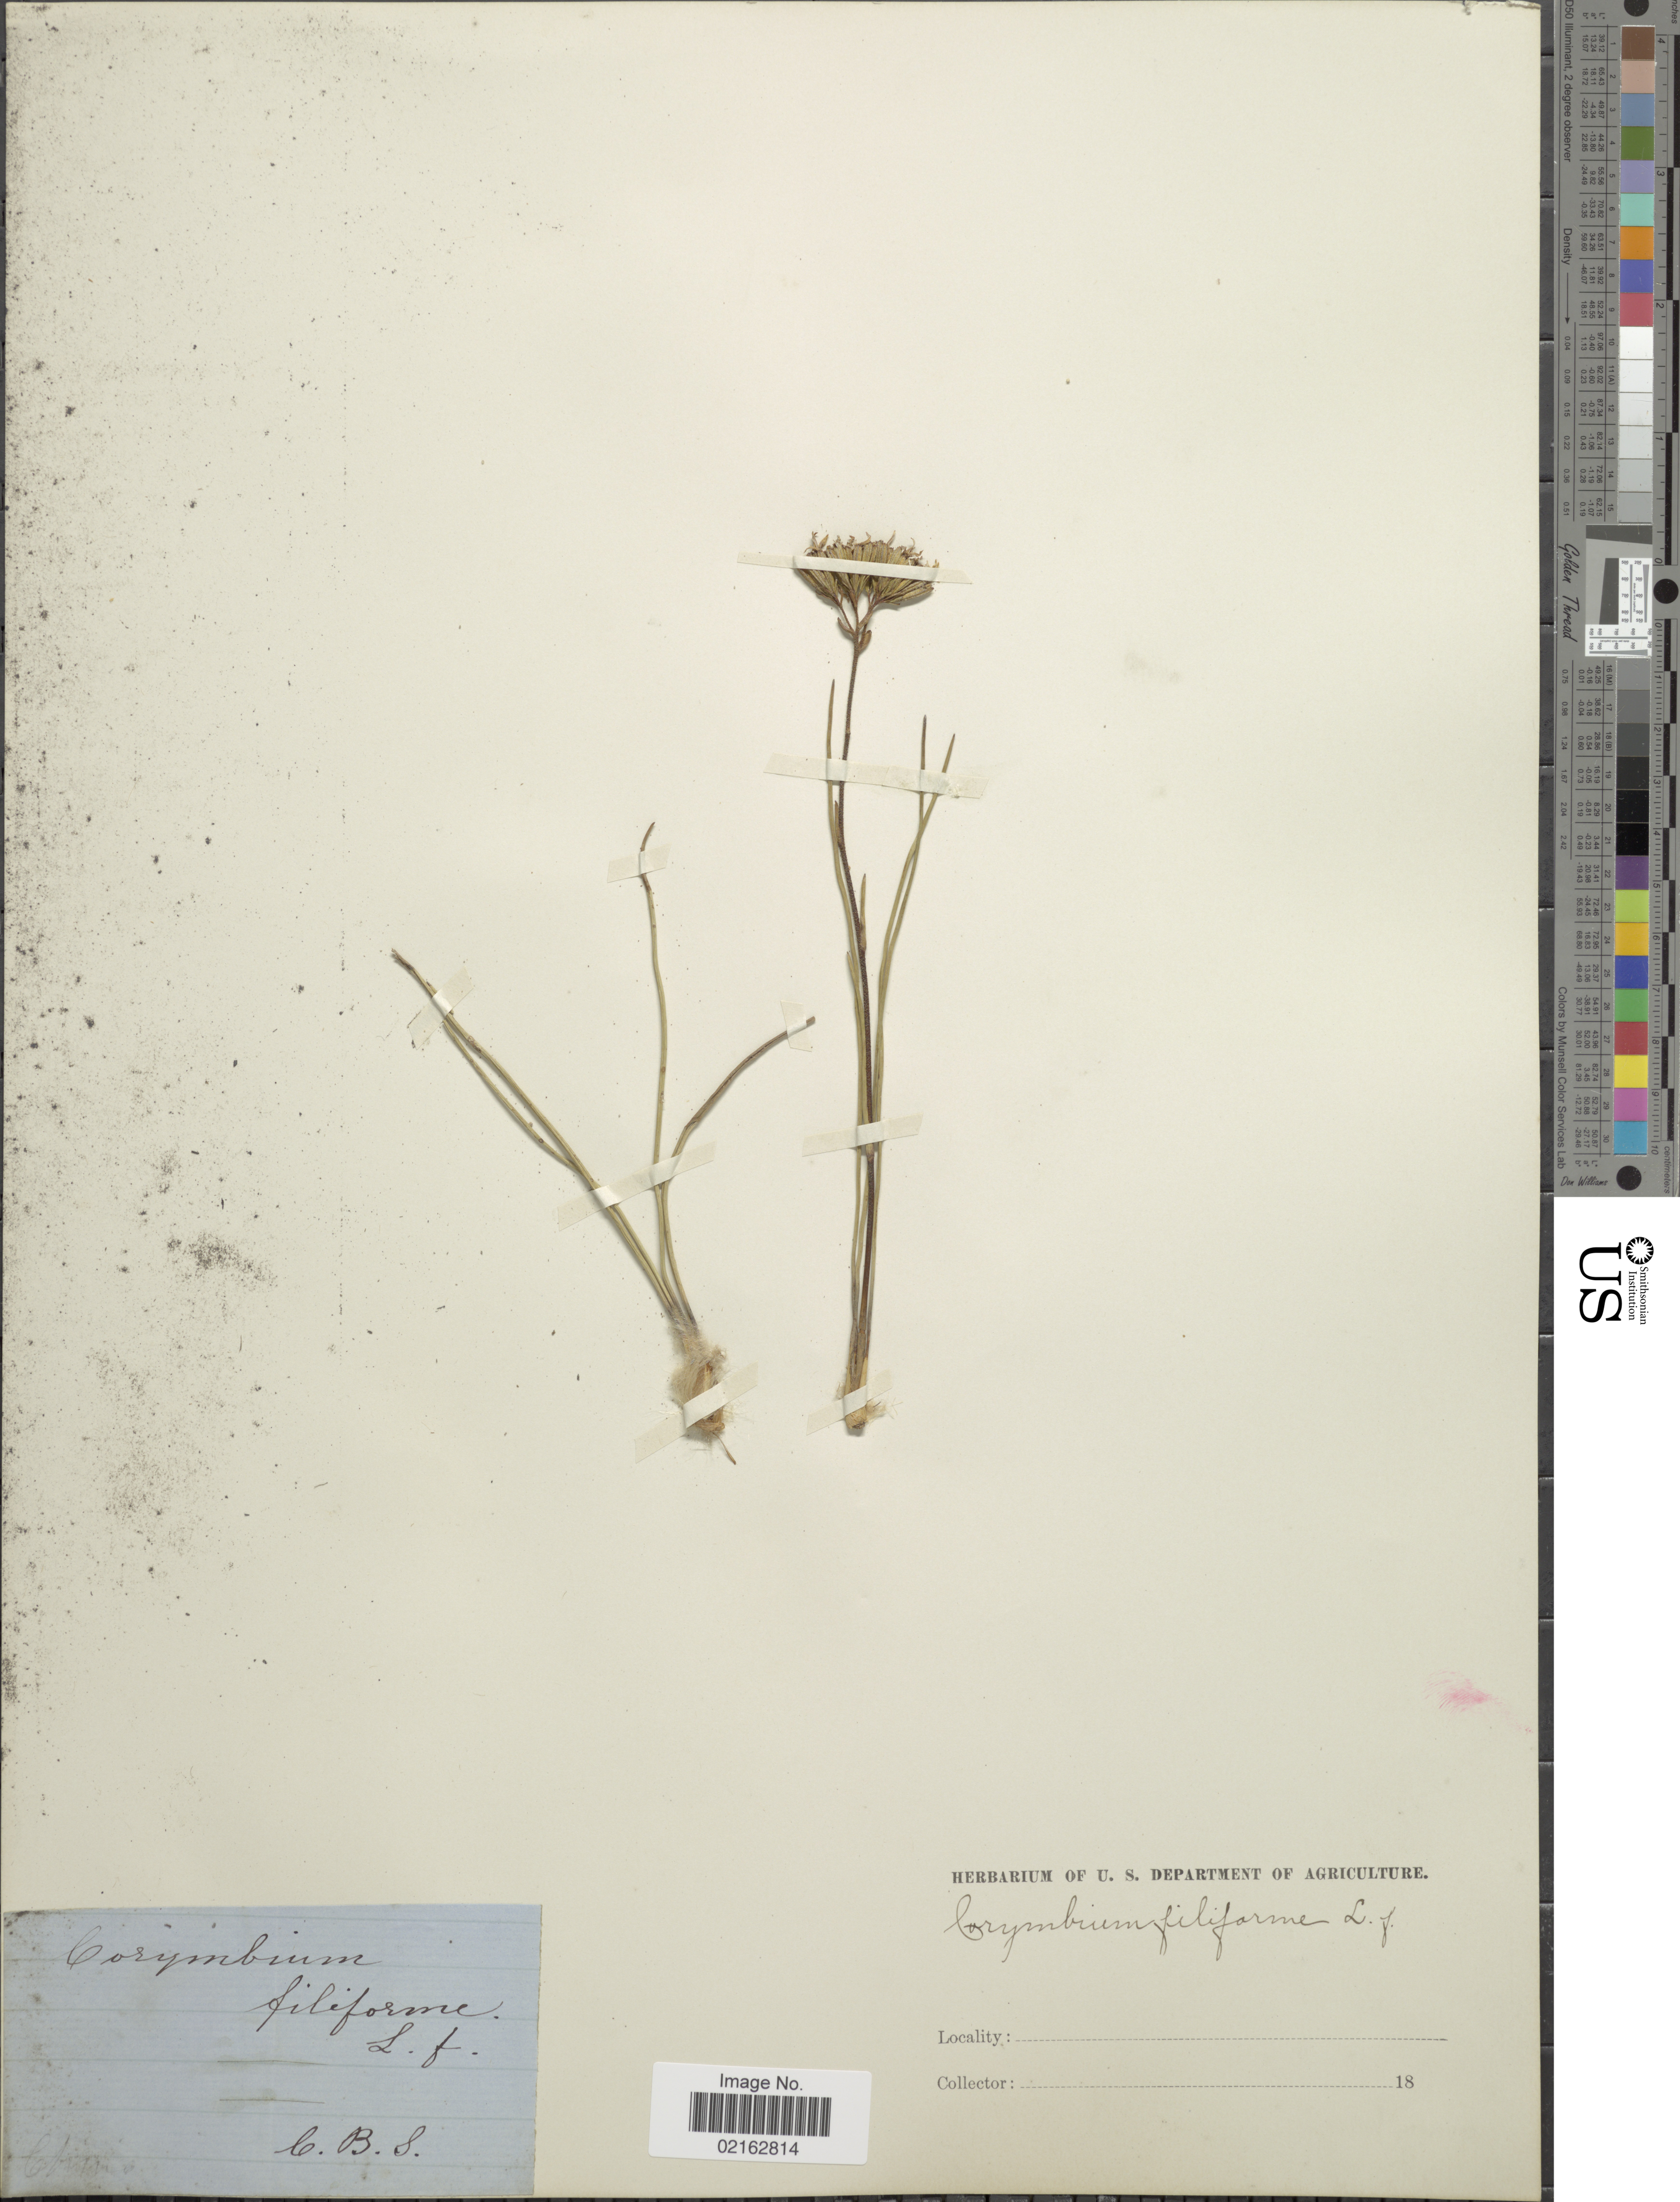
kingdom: Plantae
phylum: Tracheophyta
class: Magnoliopsida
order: Asterales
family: Asteraceae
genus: Corymbium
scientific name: Corymbium africanum var. gramineum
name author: (Burm. f.) Weitz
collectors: C. B. S.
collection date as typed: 18